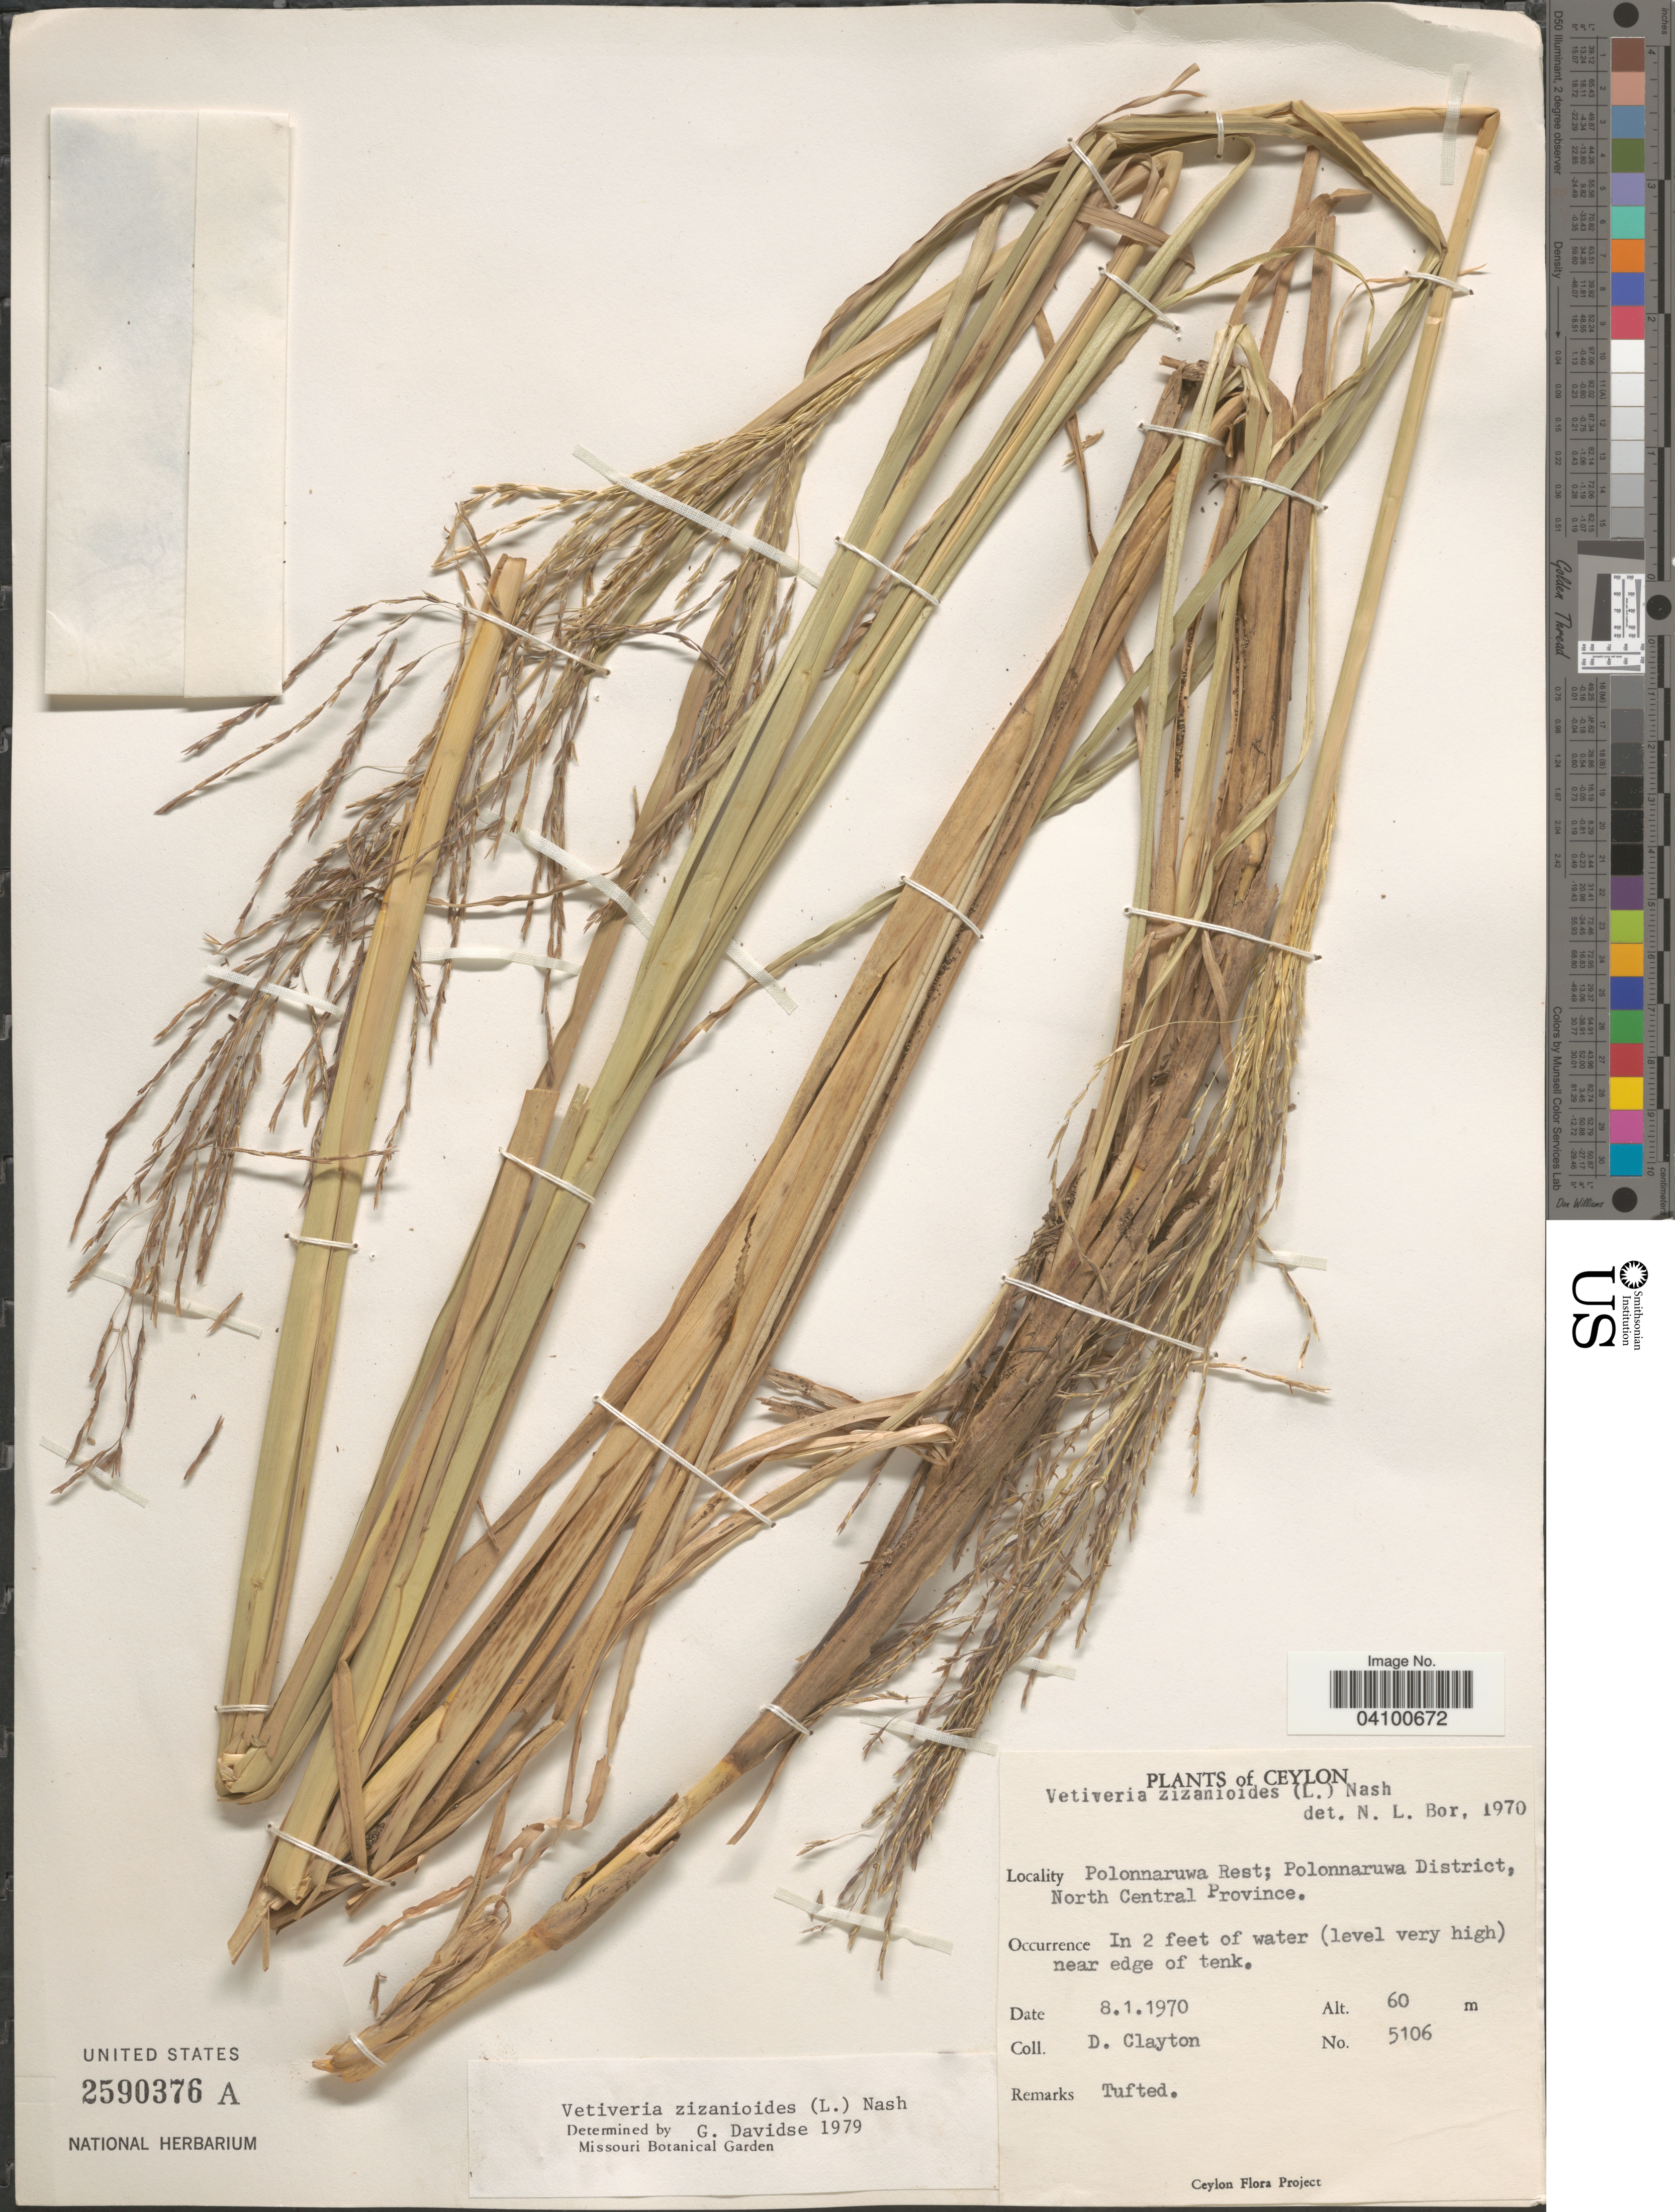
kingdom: Plantae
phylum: Tracheophyta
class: Liliopsida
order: Poales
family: Poaceae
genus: Chrysopogon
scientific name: Chrysopogon zizanioides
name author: (L.) Roberty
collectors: D. Clayton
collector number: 5106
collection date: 1970-01-08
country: Sri Lanka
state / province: North Central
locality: Ceylon. Polonnaruwa Rest; Polonnaruwa District, North Central Province.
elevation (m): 60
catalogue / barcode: US 2590376A